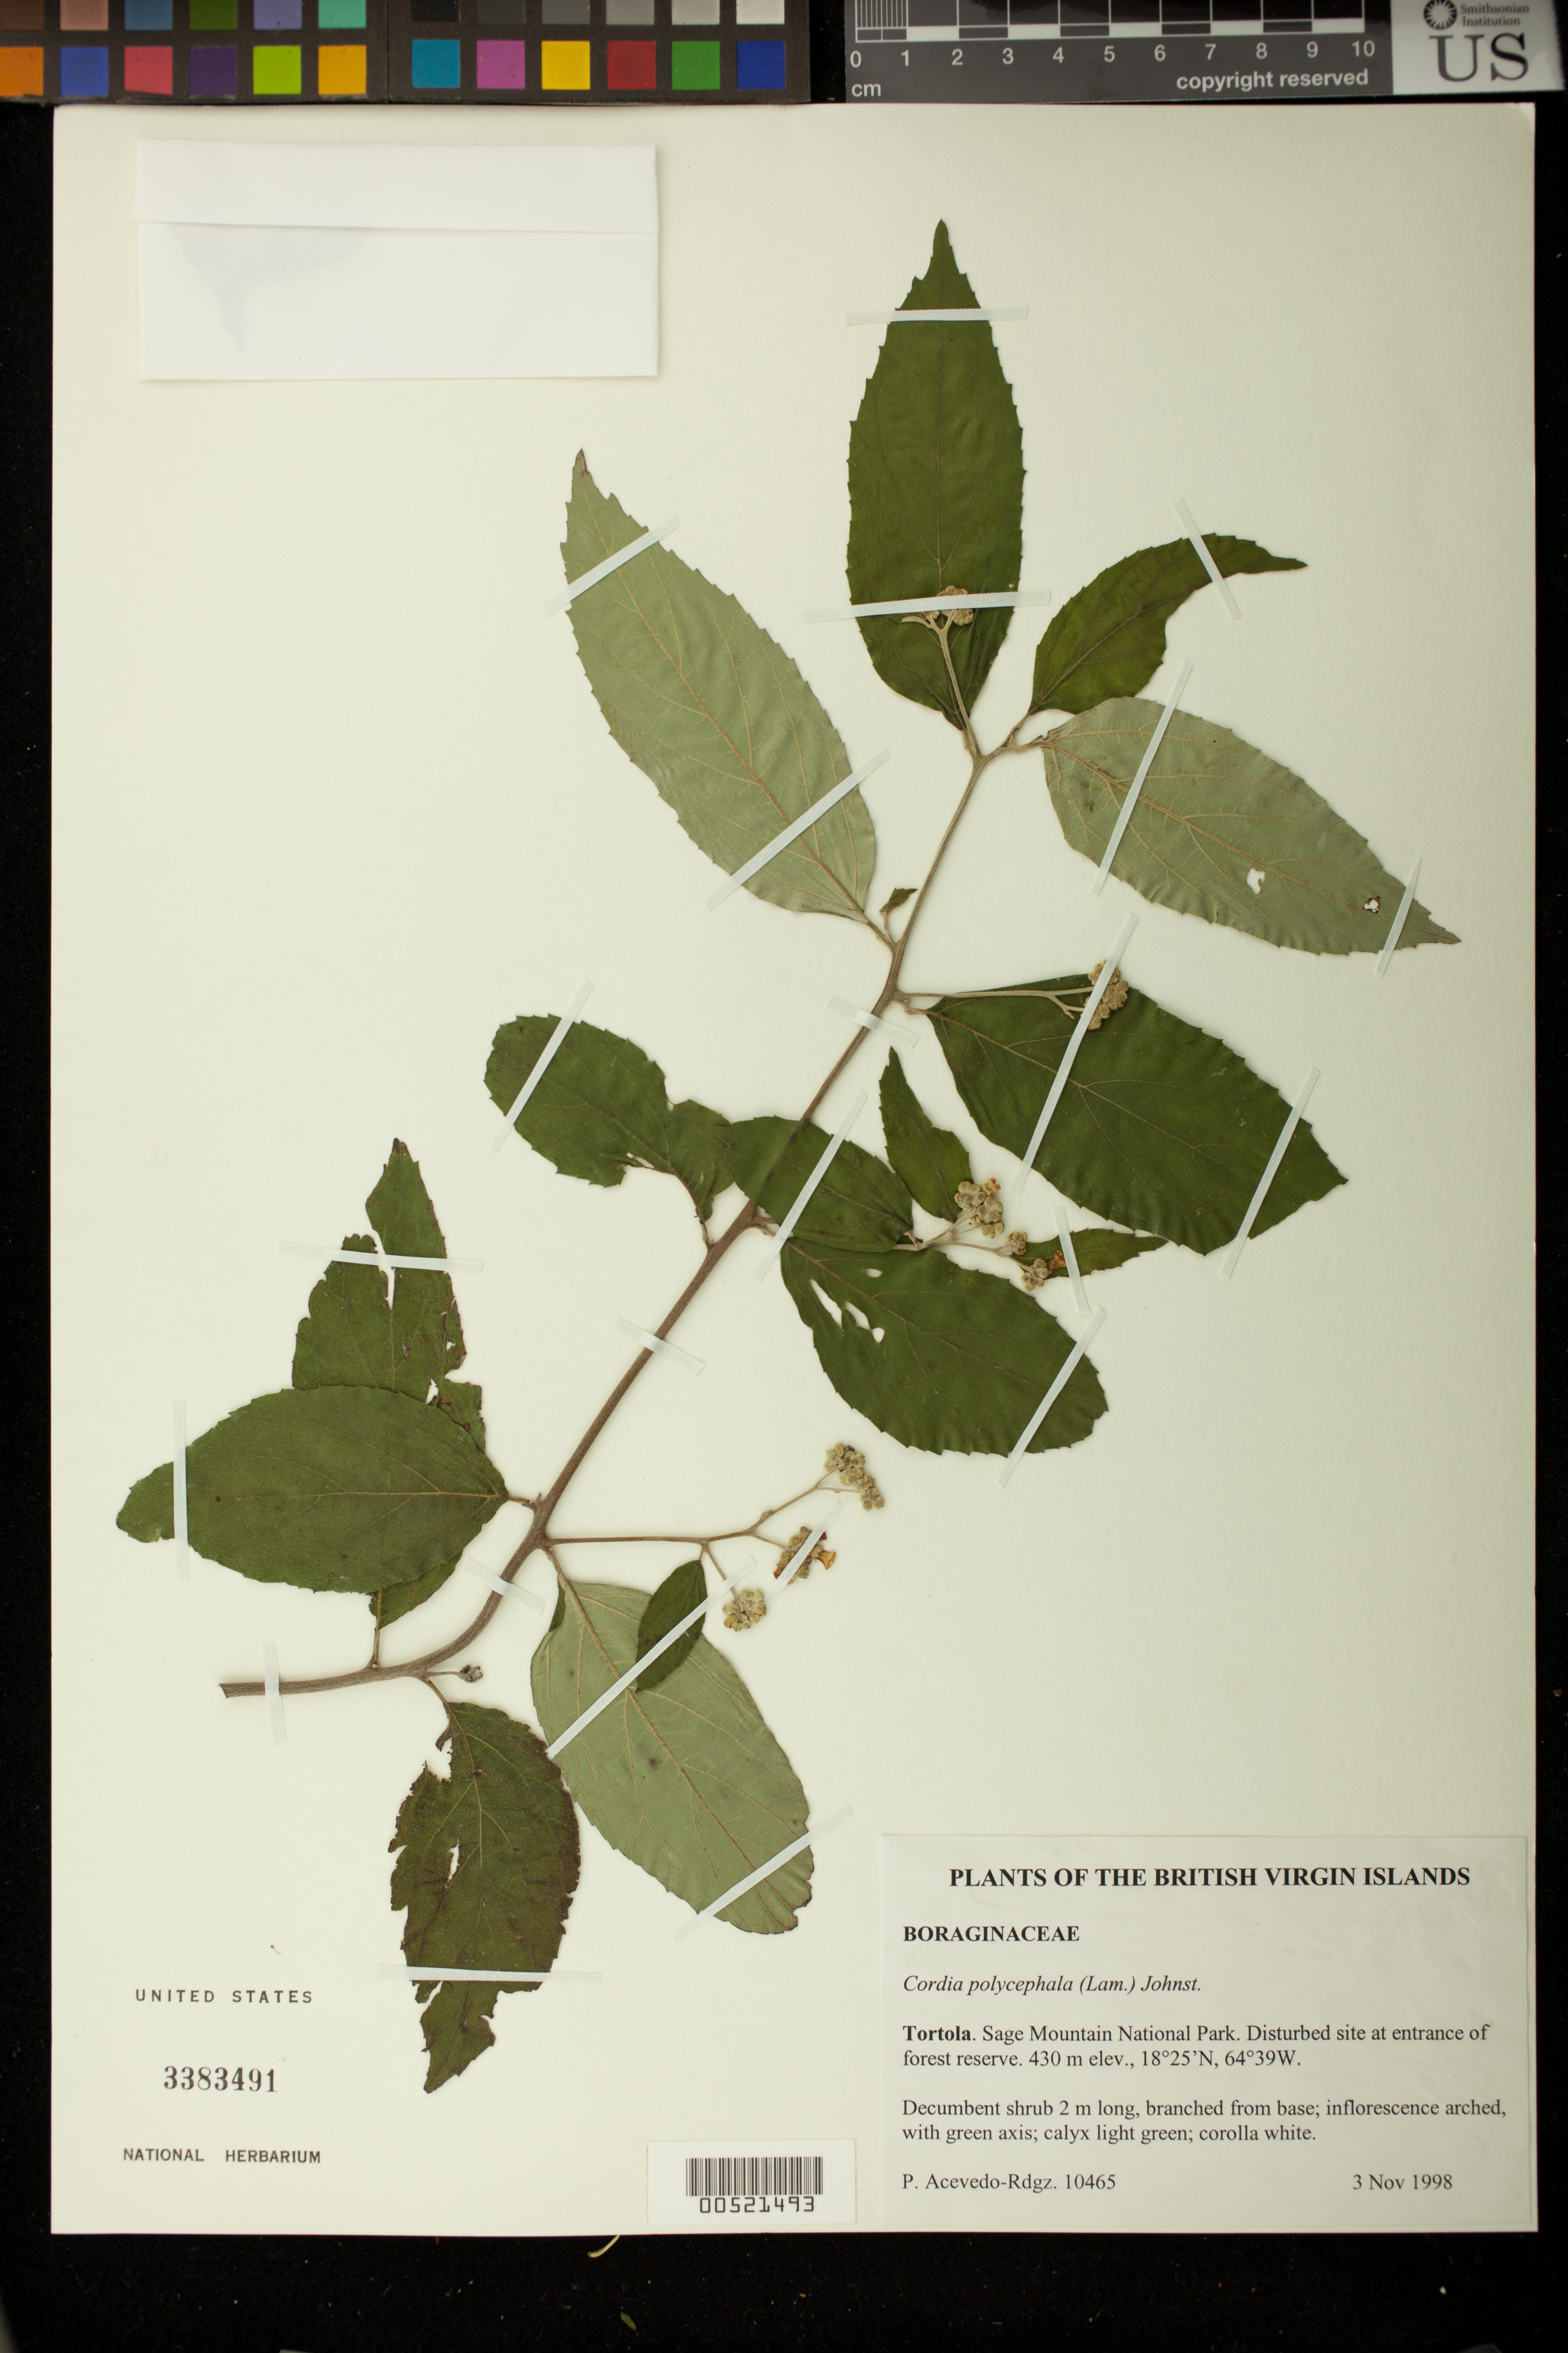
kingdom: Plantae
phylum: Tracheophyta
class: Magnoliopsida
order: Boraginales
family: Cordiaceae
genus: Varronia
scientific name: Varronia polycephala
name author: Lam.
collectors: P. Acevedo-Rodr.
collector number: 10465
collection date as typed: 03 Nov 1998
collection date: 1998-11-03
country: British Virgin Islands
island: Tortola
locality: Sage Mountain National Park.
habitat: Late secondary forest.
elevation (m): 430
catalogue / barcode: US 3383491